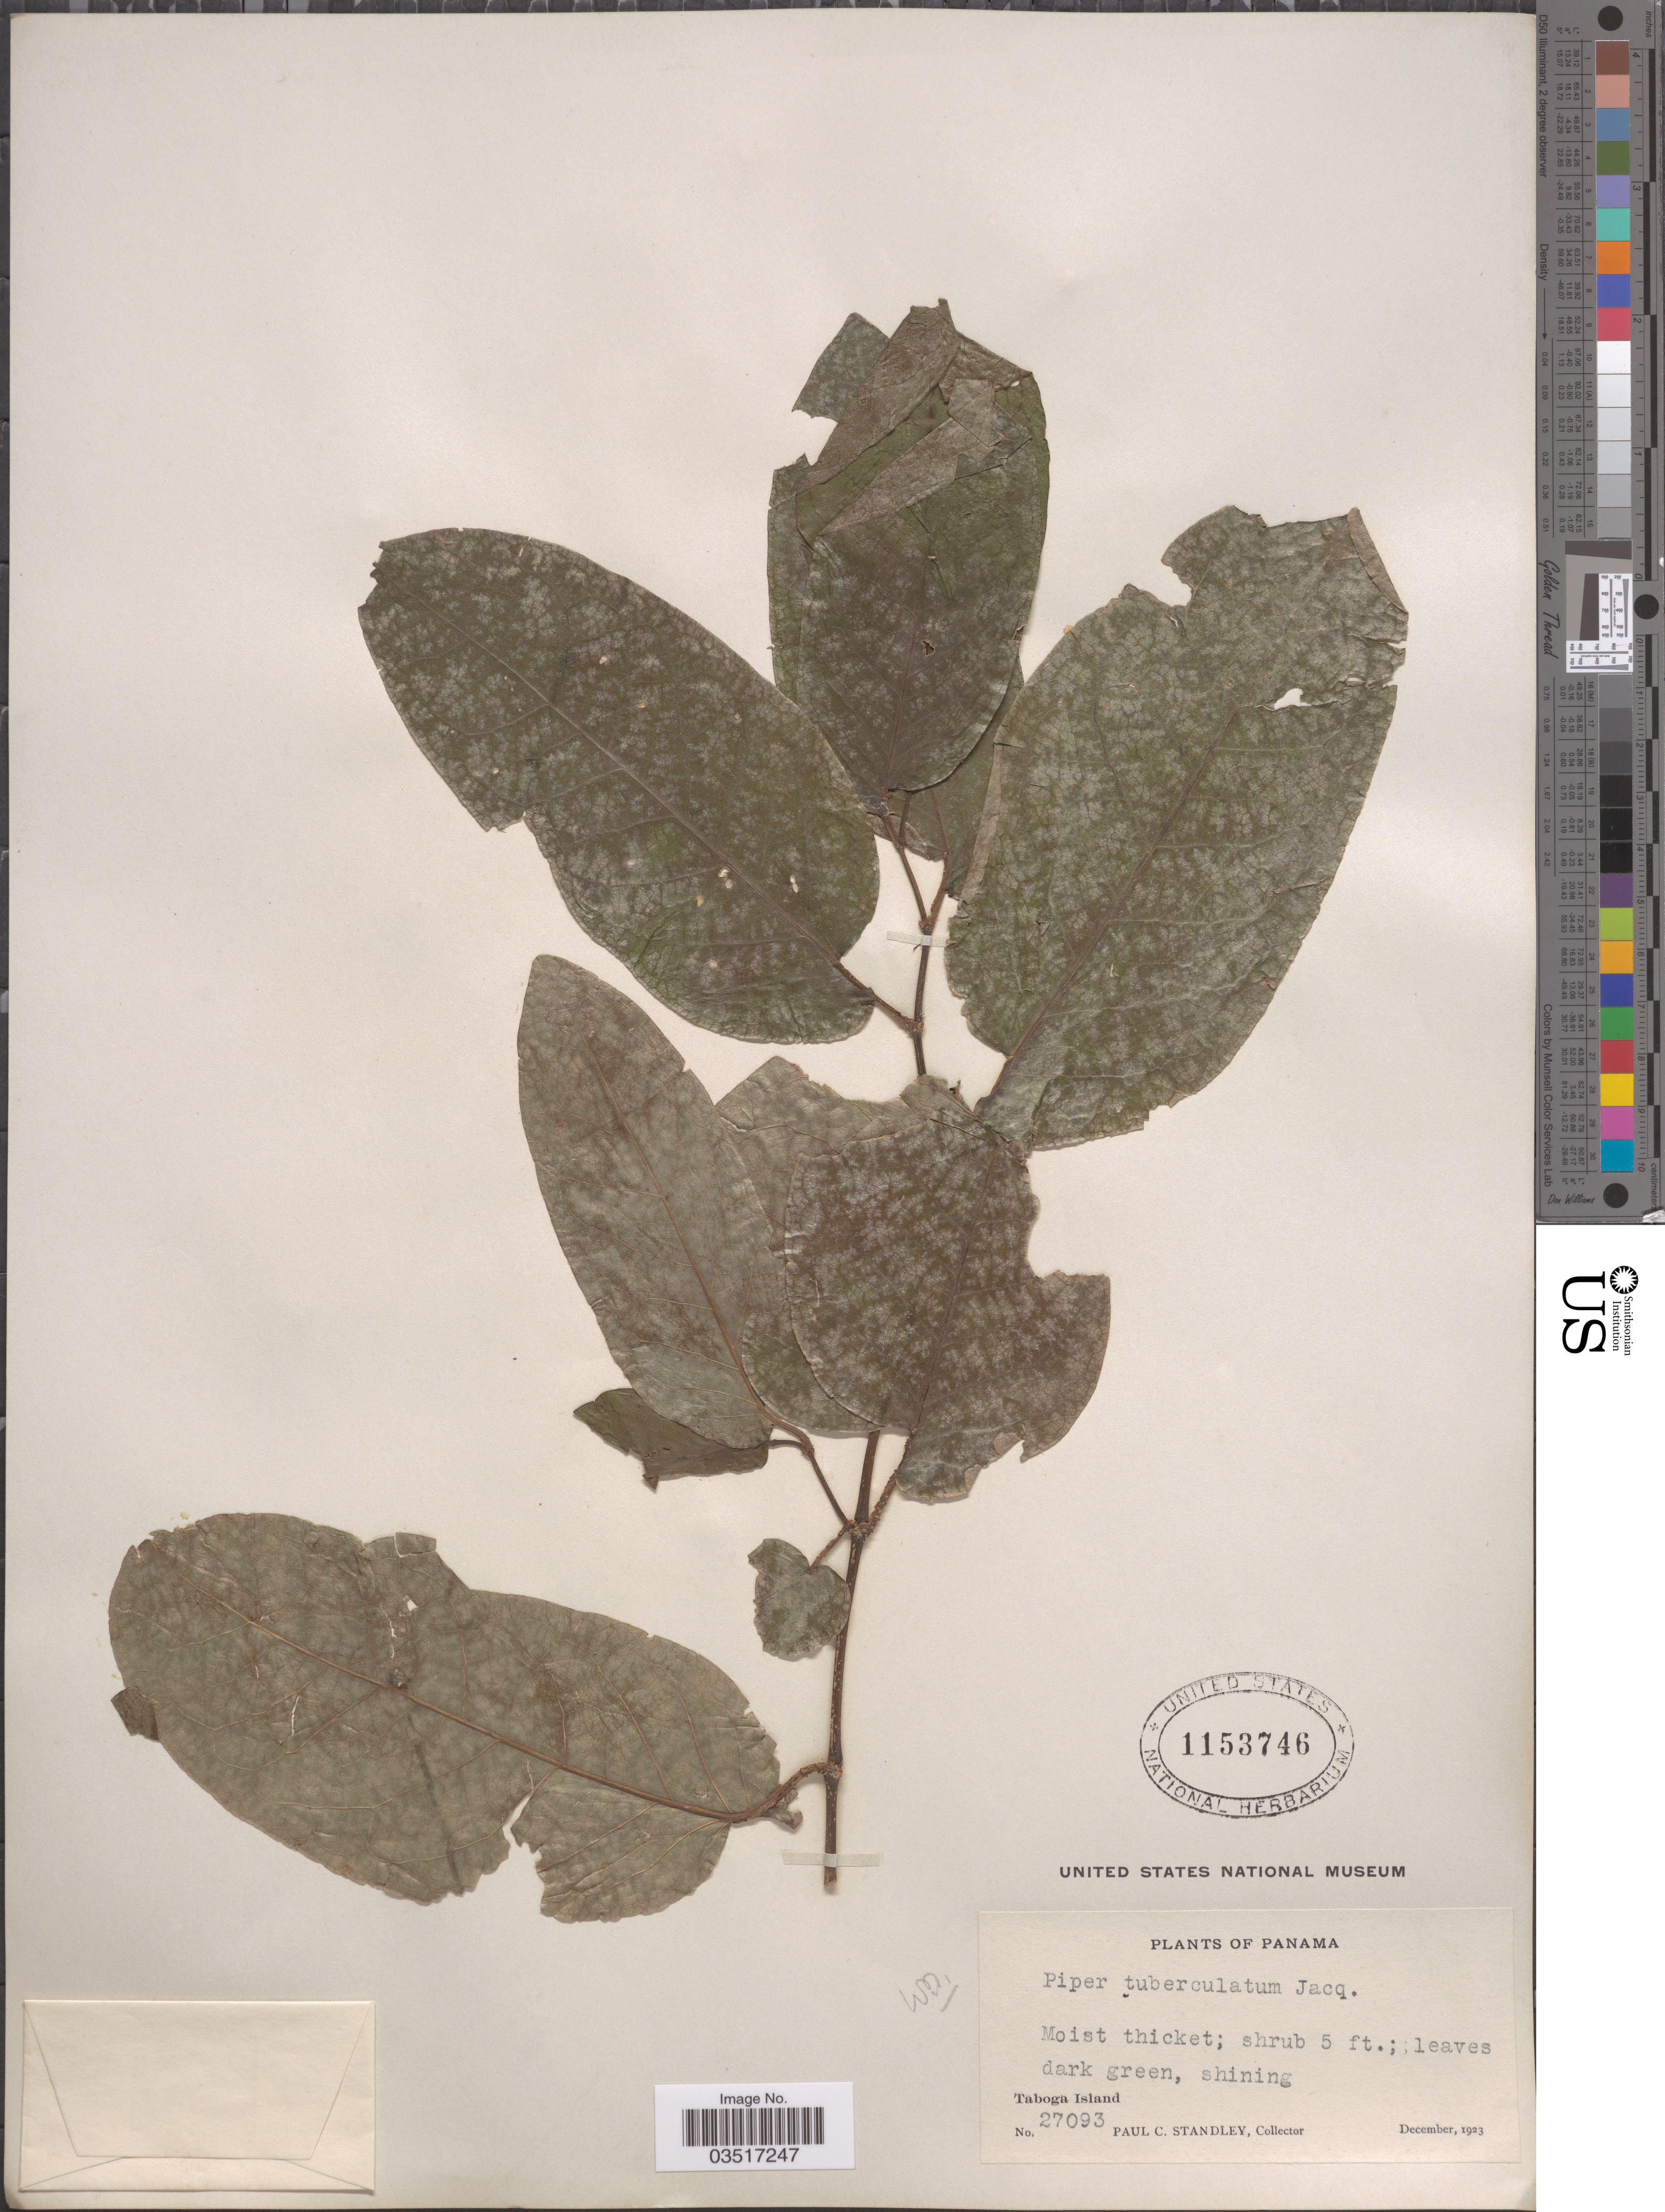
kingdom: Plantae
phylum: Tracheophyta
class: Magnoliopsida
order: Piperales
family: Piperaceae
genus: Piper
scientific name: Piper tuberculatum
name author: Jacq.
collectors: P. C. Standley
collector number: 27093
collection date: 1923-12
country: Panama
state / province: Panamá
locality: Taboga Island.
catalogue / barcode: US 1153746